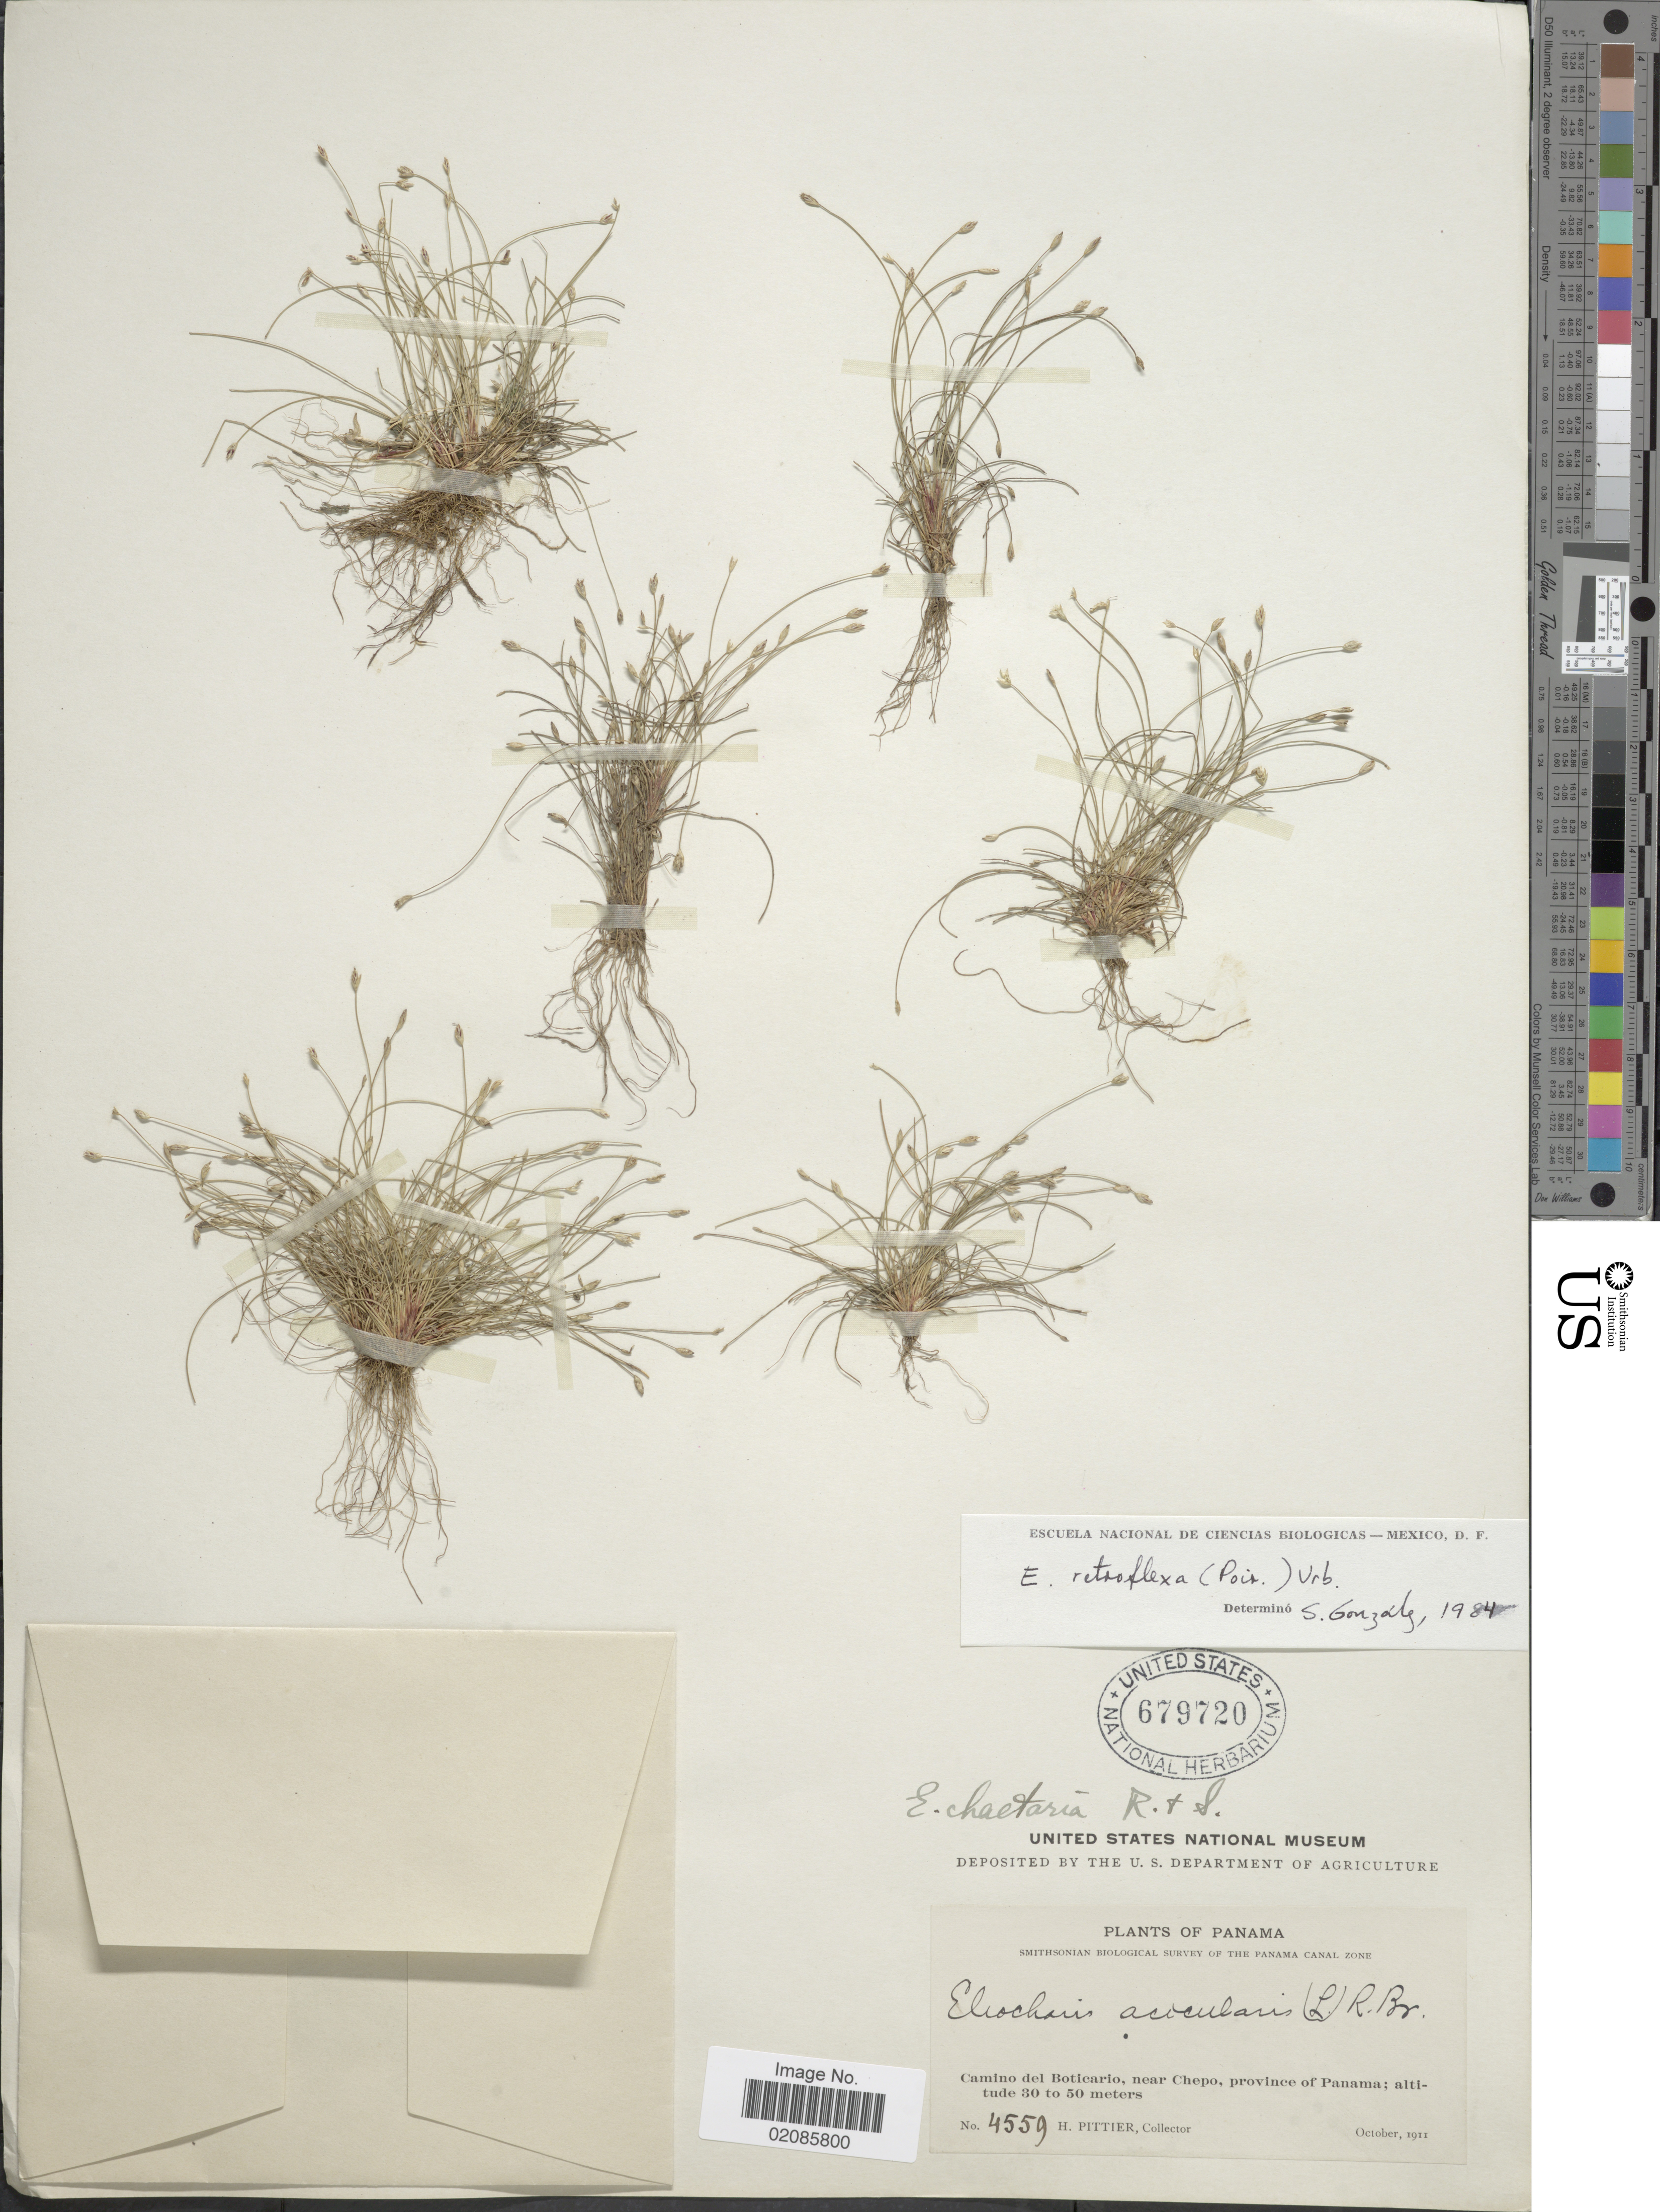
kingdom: Plantae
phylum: Tracheophyta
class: Liliopsida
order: Poales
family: Cyperaceae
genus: Eleocharis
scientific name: Eleocharis retroflexa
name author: (Poir.) Urb.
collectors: H. F. Pittier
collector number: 4559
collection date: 1911-10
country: Panama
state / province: Panamá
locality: Camino del Boticario, near Chepo, province of Panama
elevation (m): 30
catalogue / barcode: US 679720